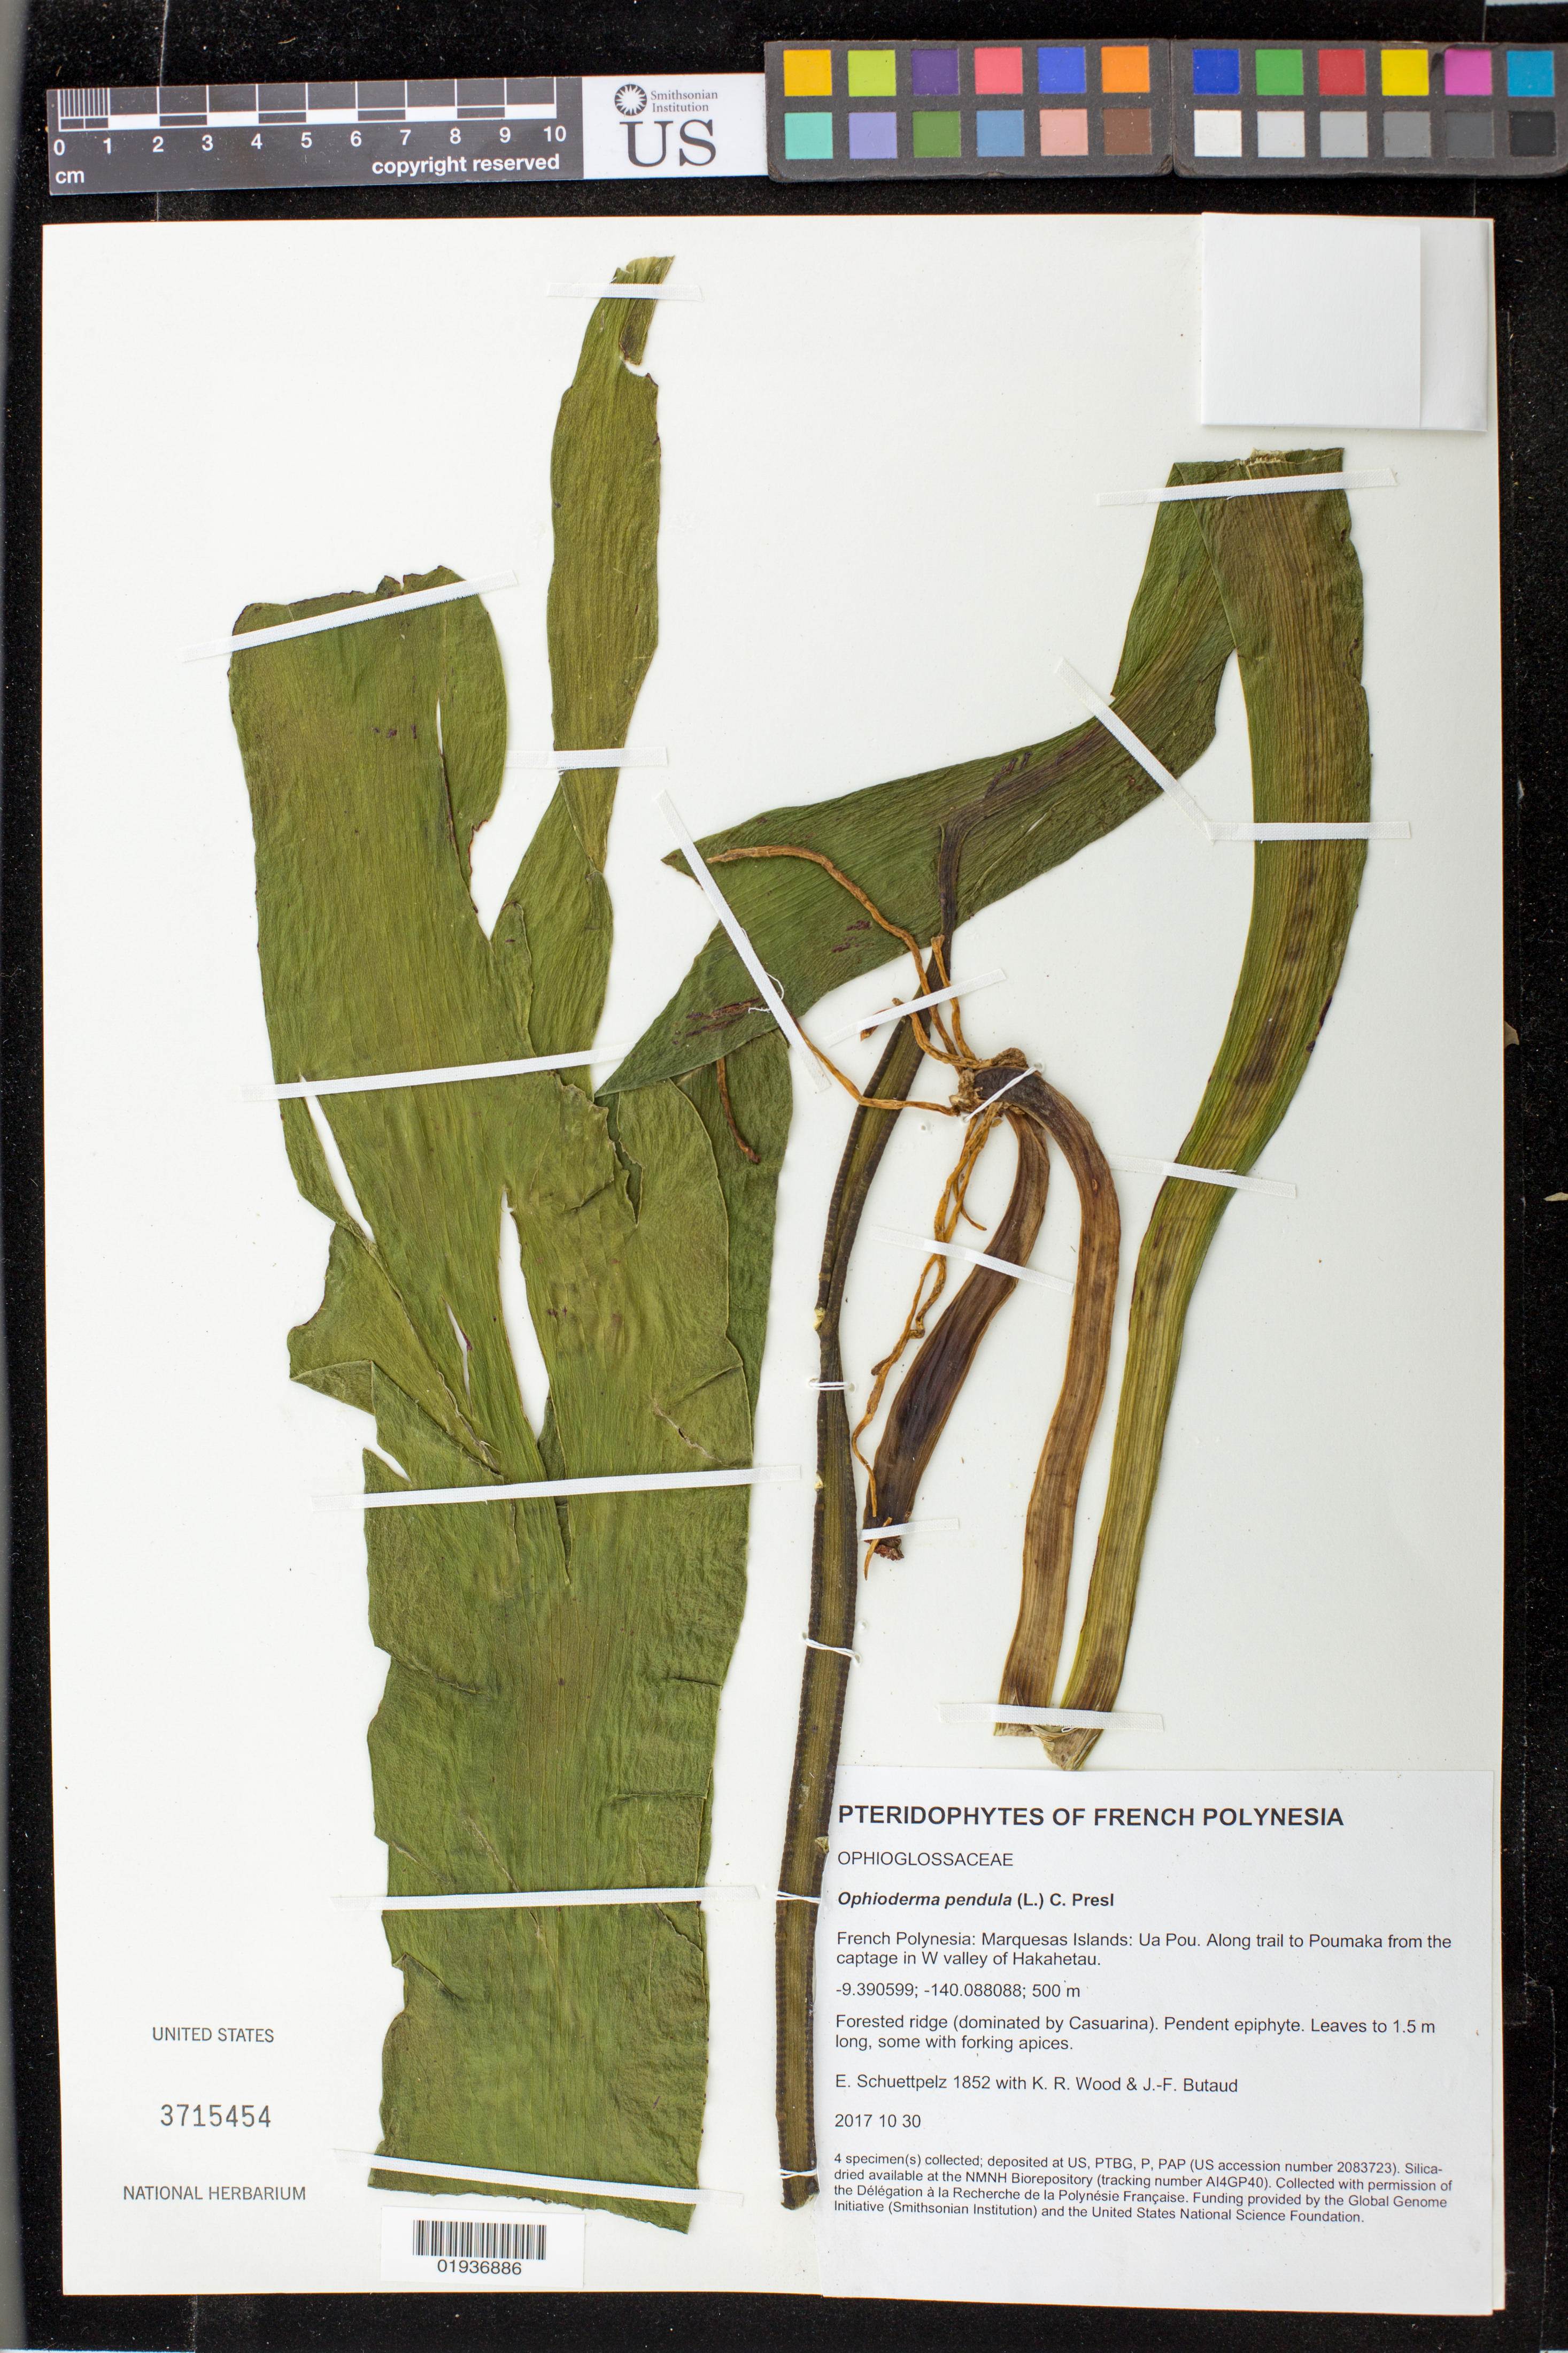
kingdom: Plantae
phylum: Tracheophyta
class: Polypodiopsida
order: Ophioglossales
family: Ophioglossaceae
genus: Ophioderma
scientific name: Ophioderma pendulum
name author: (L.) C. Presl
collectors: E. Schuettpelz, K. R. Wood & J. -F. Butaud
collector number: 1852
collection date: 2017-10-30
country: French Polynesia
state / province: Marquesas Islands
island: Ua Pou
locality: Along trail to Poumaka from the captage in W valley of Hakahetau.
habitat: Forested ridge (dominated by Casuarina).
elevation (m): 500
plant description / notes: Collected with permission of the Délégation à la Recherche de la Polynésie Française. Funding provided by the Global Genome Initiative (Smithsonian Institution) and the United States National Science Foundation. Silica dried tissue stored at AI4GP40 in the NMNH Biorepository, Smithsonian Institution.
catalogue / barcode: US 3715454